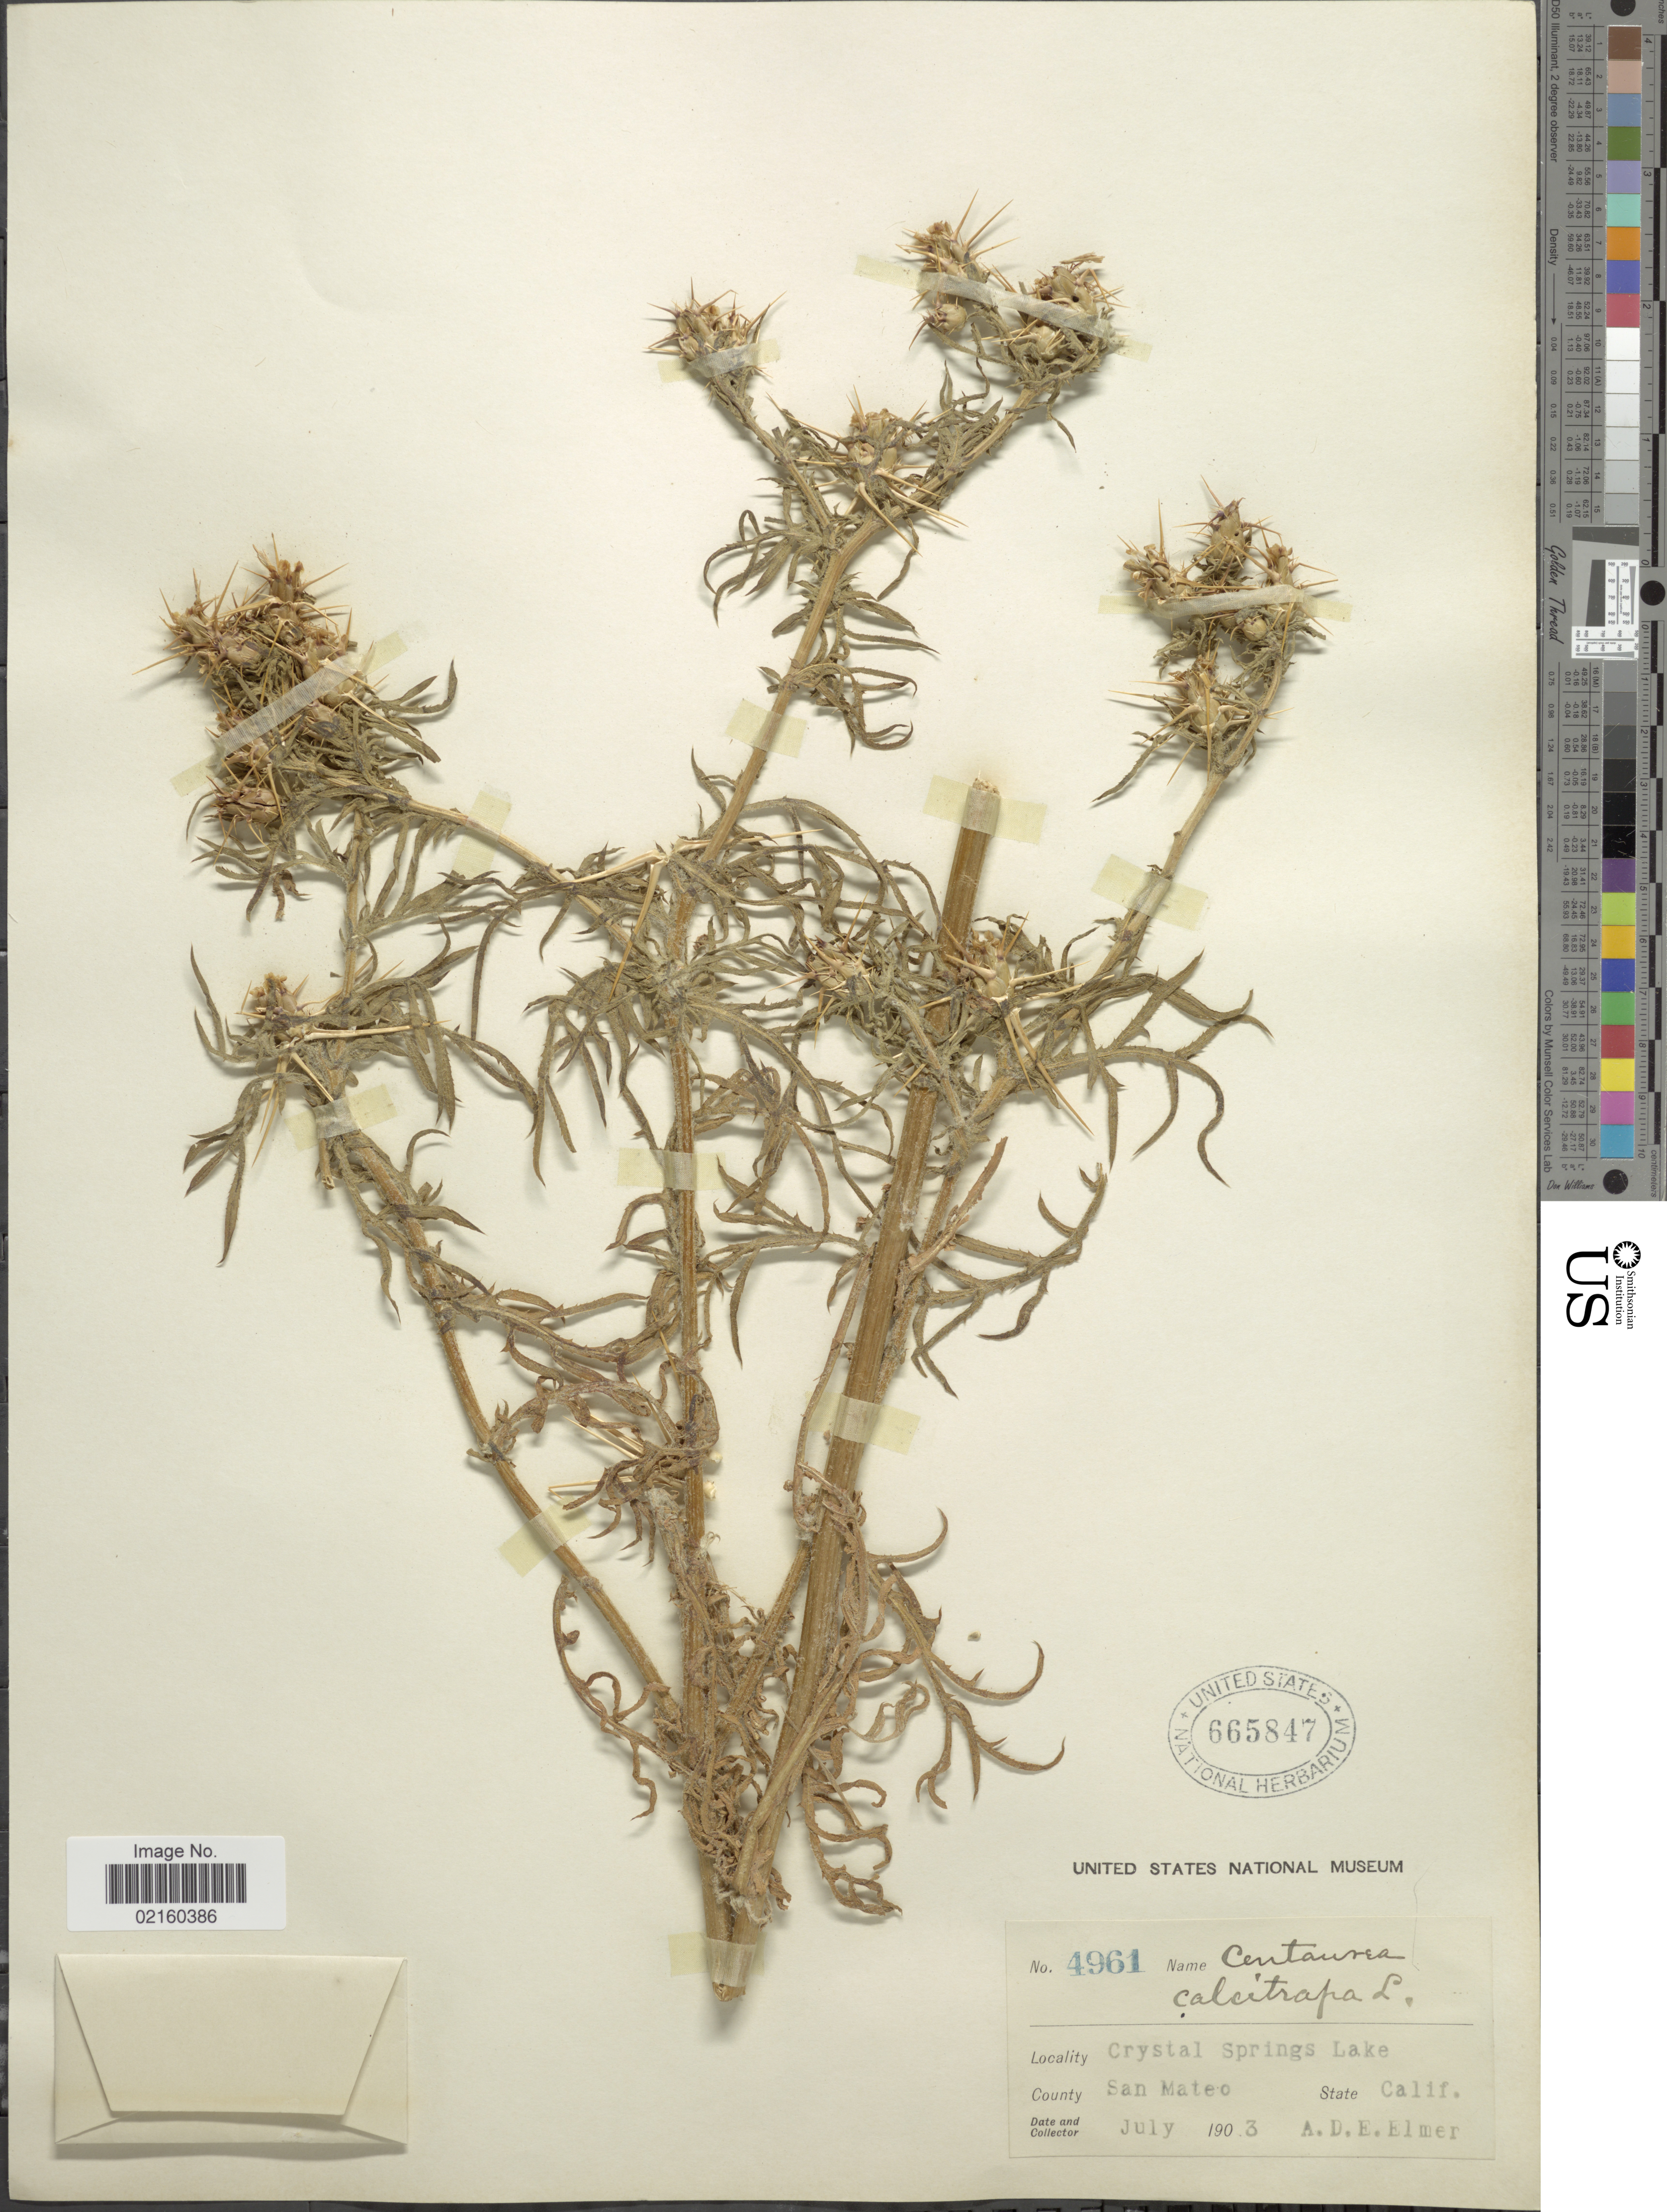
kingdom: Plantae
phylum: Tracheophyta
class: Magnoliopsida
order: Asterales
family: Asteraceae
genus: Centaurea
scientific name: Centaurea calcitrapa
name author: L.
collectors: A. D. E. Elmer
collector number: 4961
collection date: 1903-07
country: United States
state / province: California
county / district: San Mateo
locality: Crystal Springs Lake, County San Mateo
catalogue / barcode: US 665847